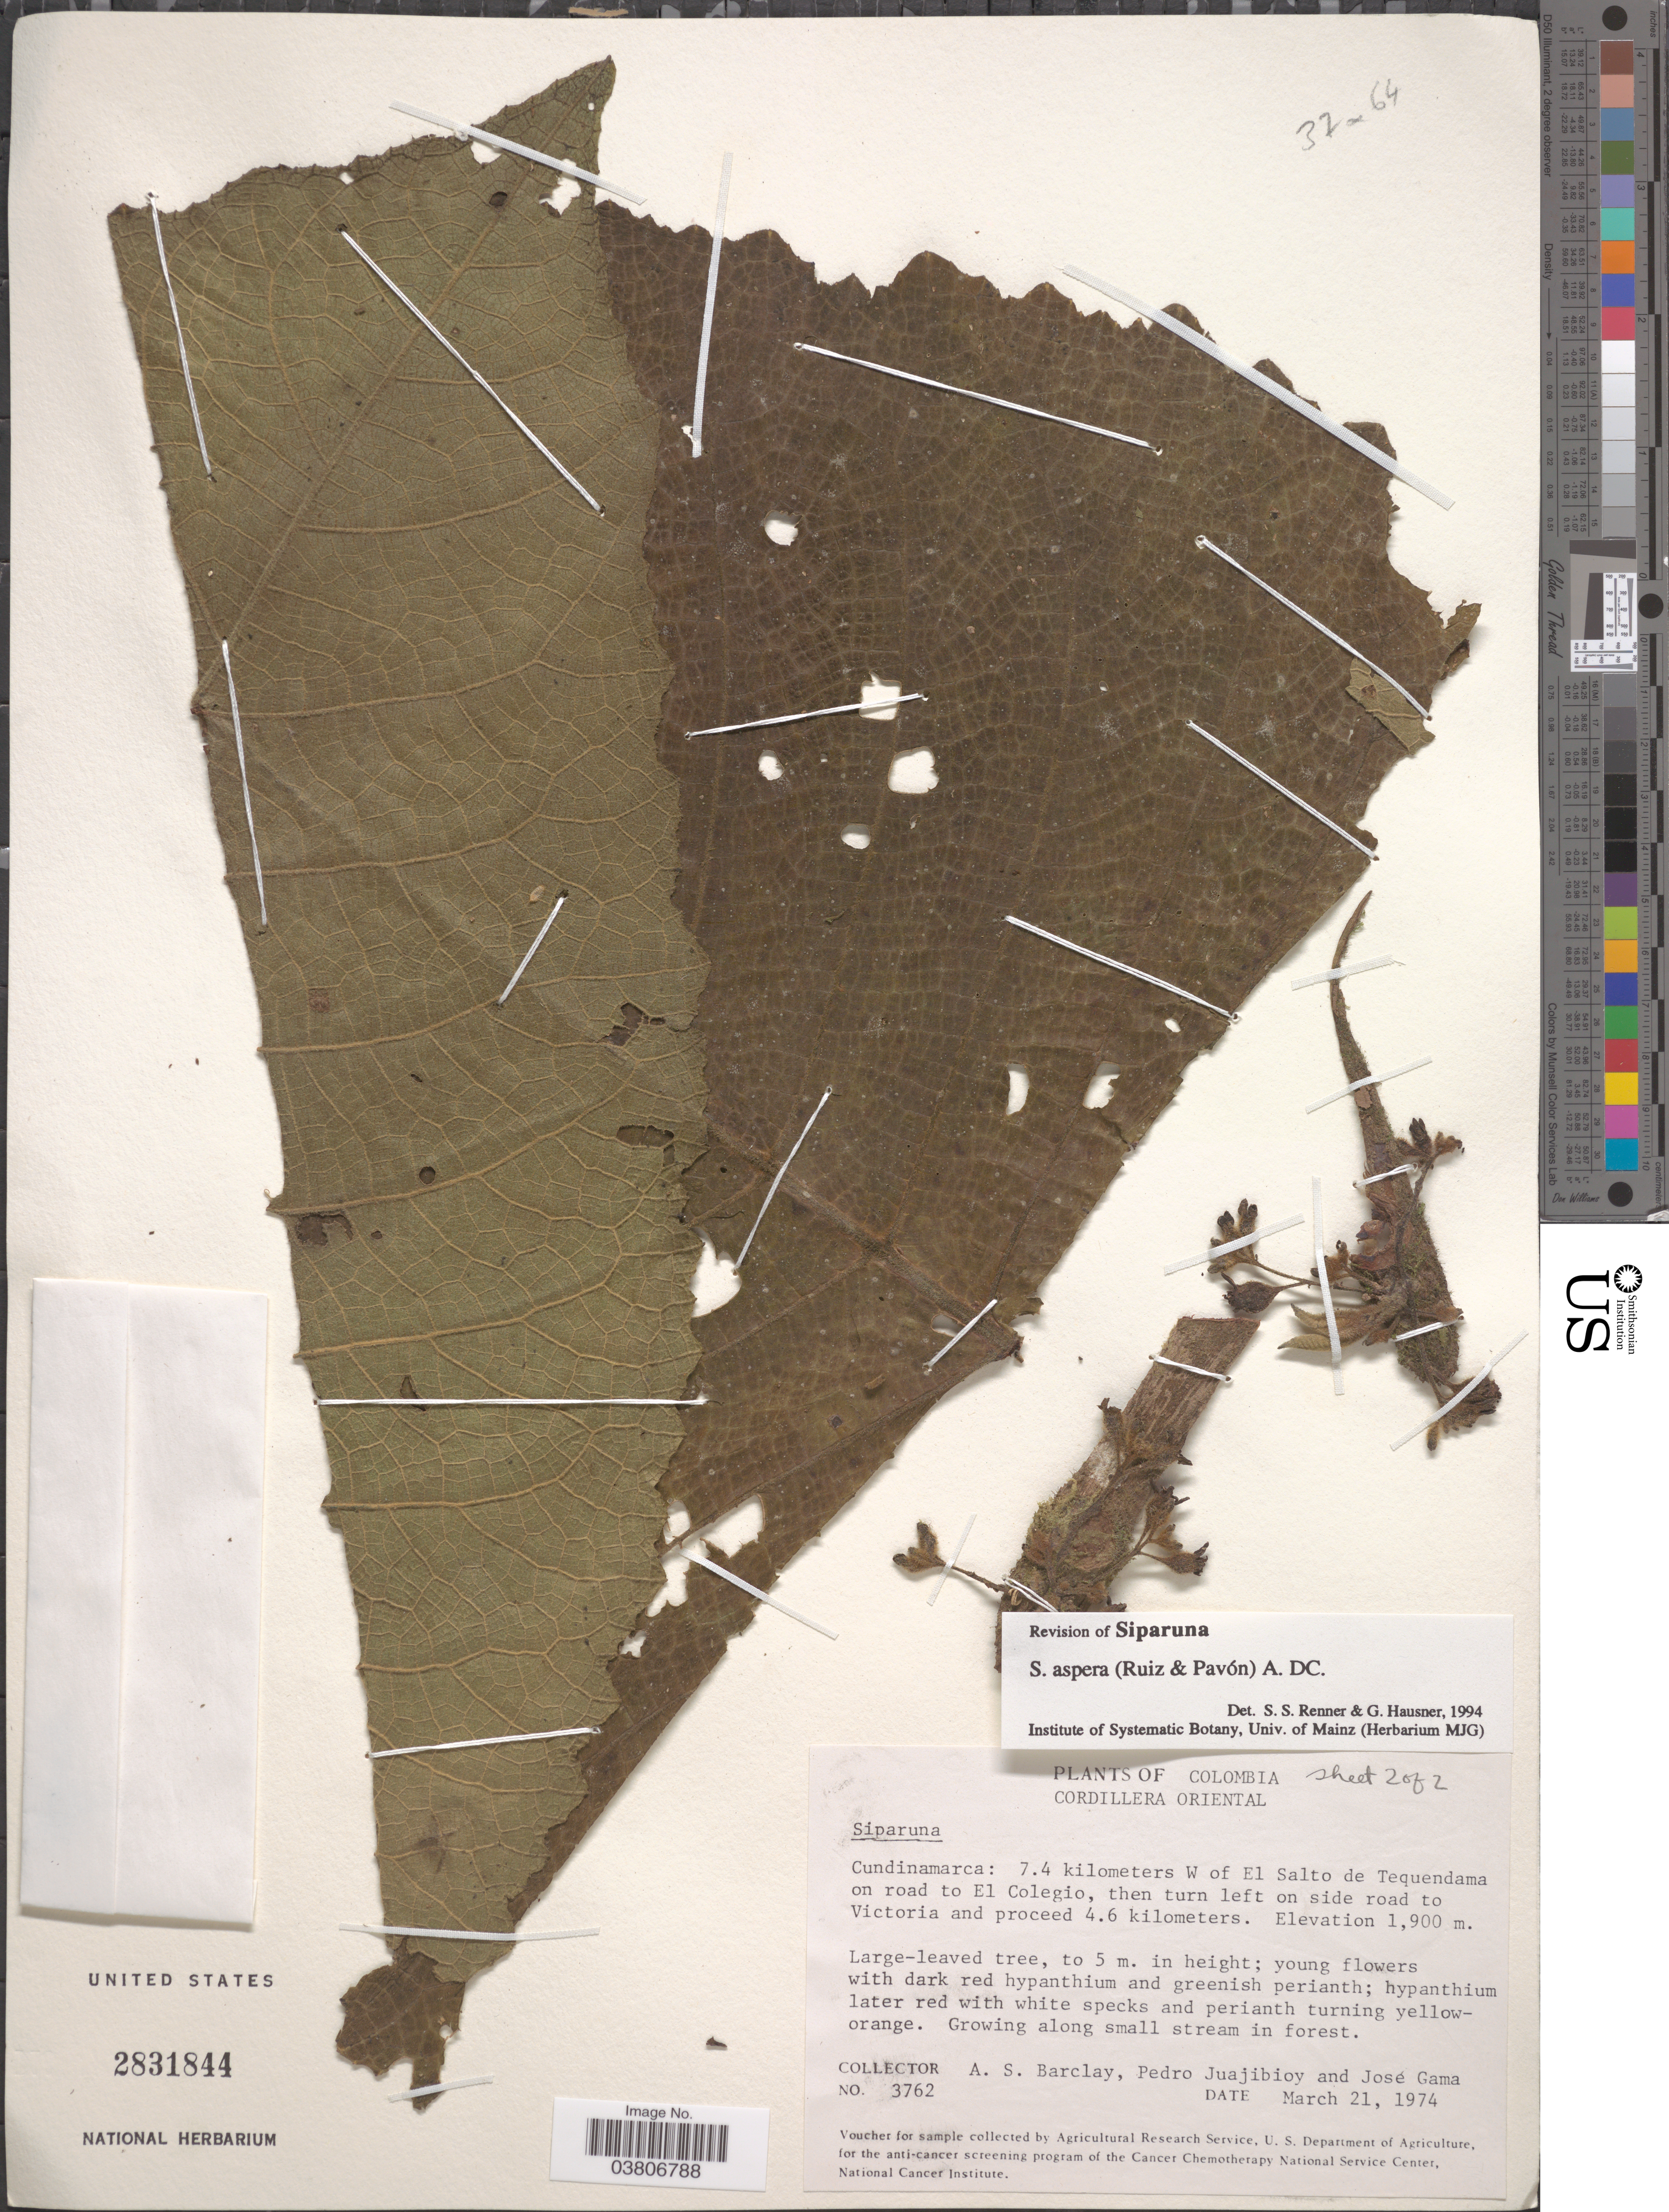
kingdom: Plantae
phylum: Tracheophyta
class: Magnoliopsida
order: Laurales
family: Siparunaceae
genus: Siparuna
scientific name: Siparuna aspera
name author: (Ruiz & Pav.) A. DC.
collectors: A. S. Barclay, P. Juajibioy & J. Gama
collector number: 3762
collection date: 1974-03-21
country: Colombia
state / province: Cundinamarca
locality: Cordillera Oriental. 7.4 kilometers W of El Salto de Tequendama on road to El Colegio, then turn left on side road to Victoria and proceed 4.6 kilometers.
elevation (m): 1900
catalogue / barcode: US 2831844